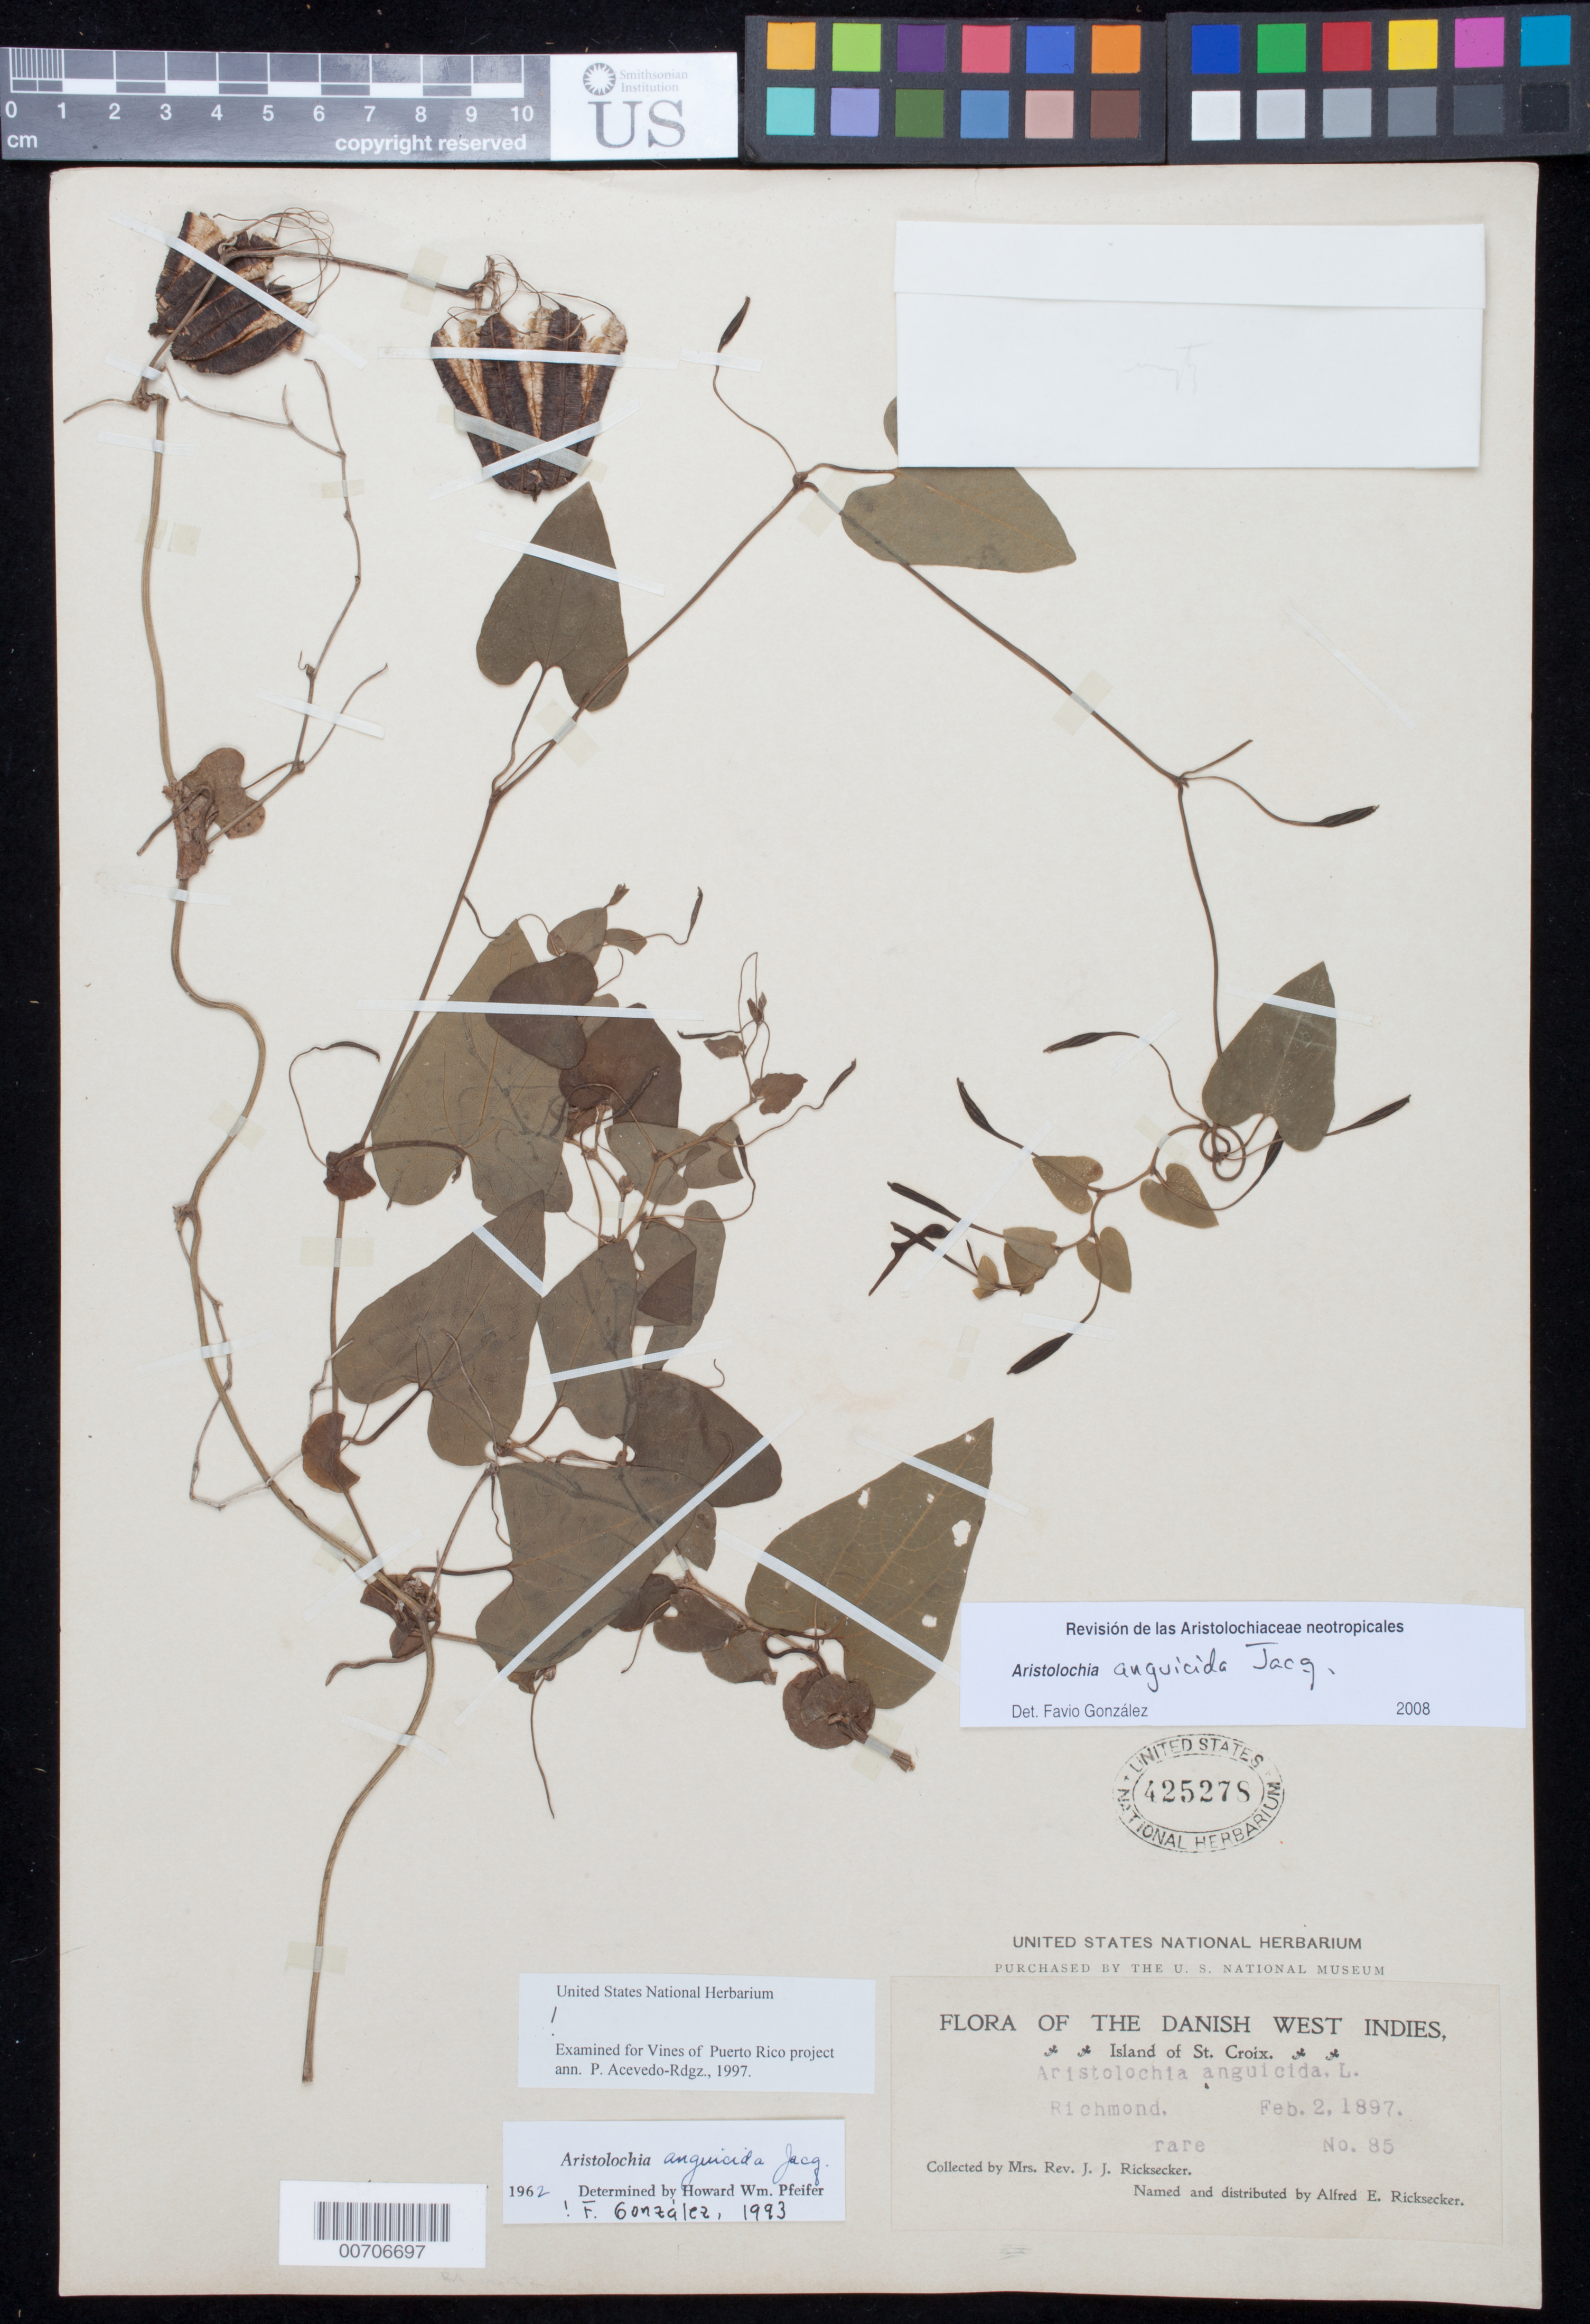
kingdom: Plantae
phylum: Tracheophyta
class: Magnoliopsida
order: Piperales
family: Aristolochiaceae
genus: Aristolochia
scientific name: Aristolochia anguicida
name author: Jacq.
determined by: Ricksecker, A. E.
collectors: A. E. Ricksecker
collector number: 85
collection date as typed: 02 Feb 1897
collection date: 1897-02-02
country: U.S. Virgin Islands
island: St. Croix Island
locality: Richmond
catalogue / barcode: US 425278